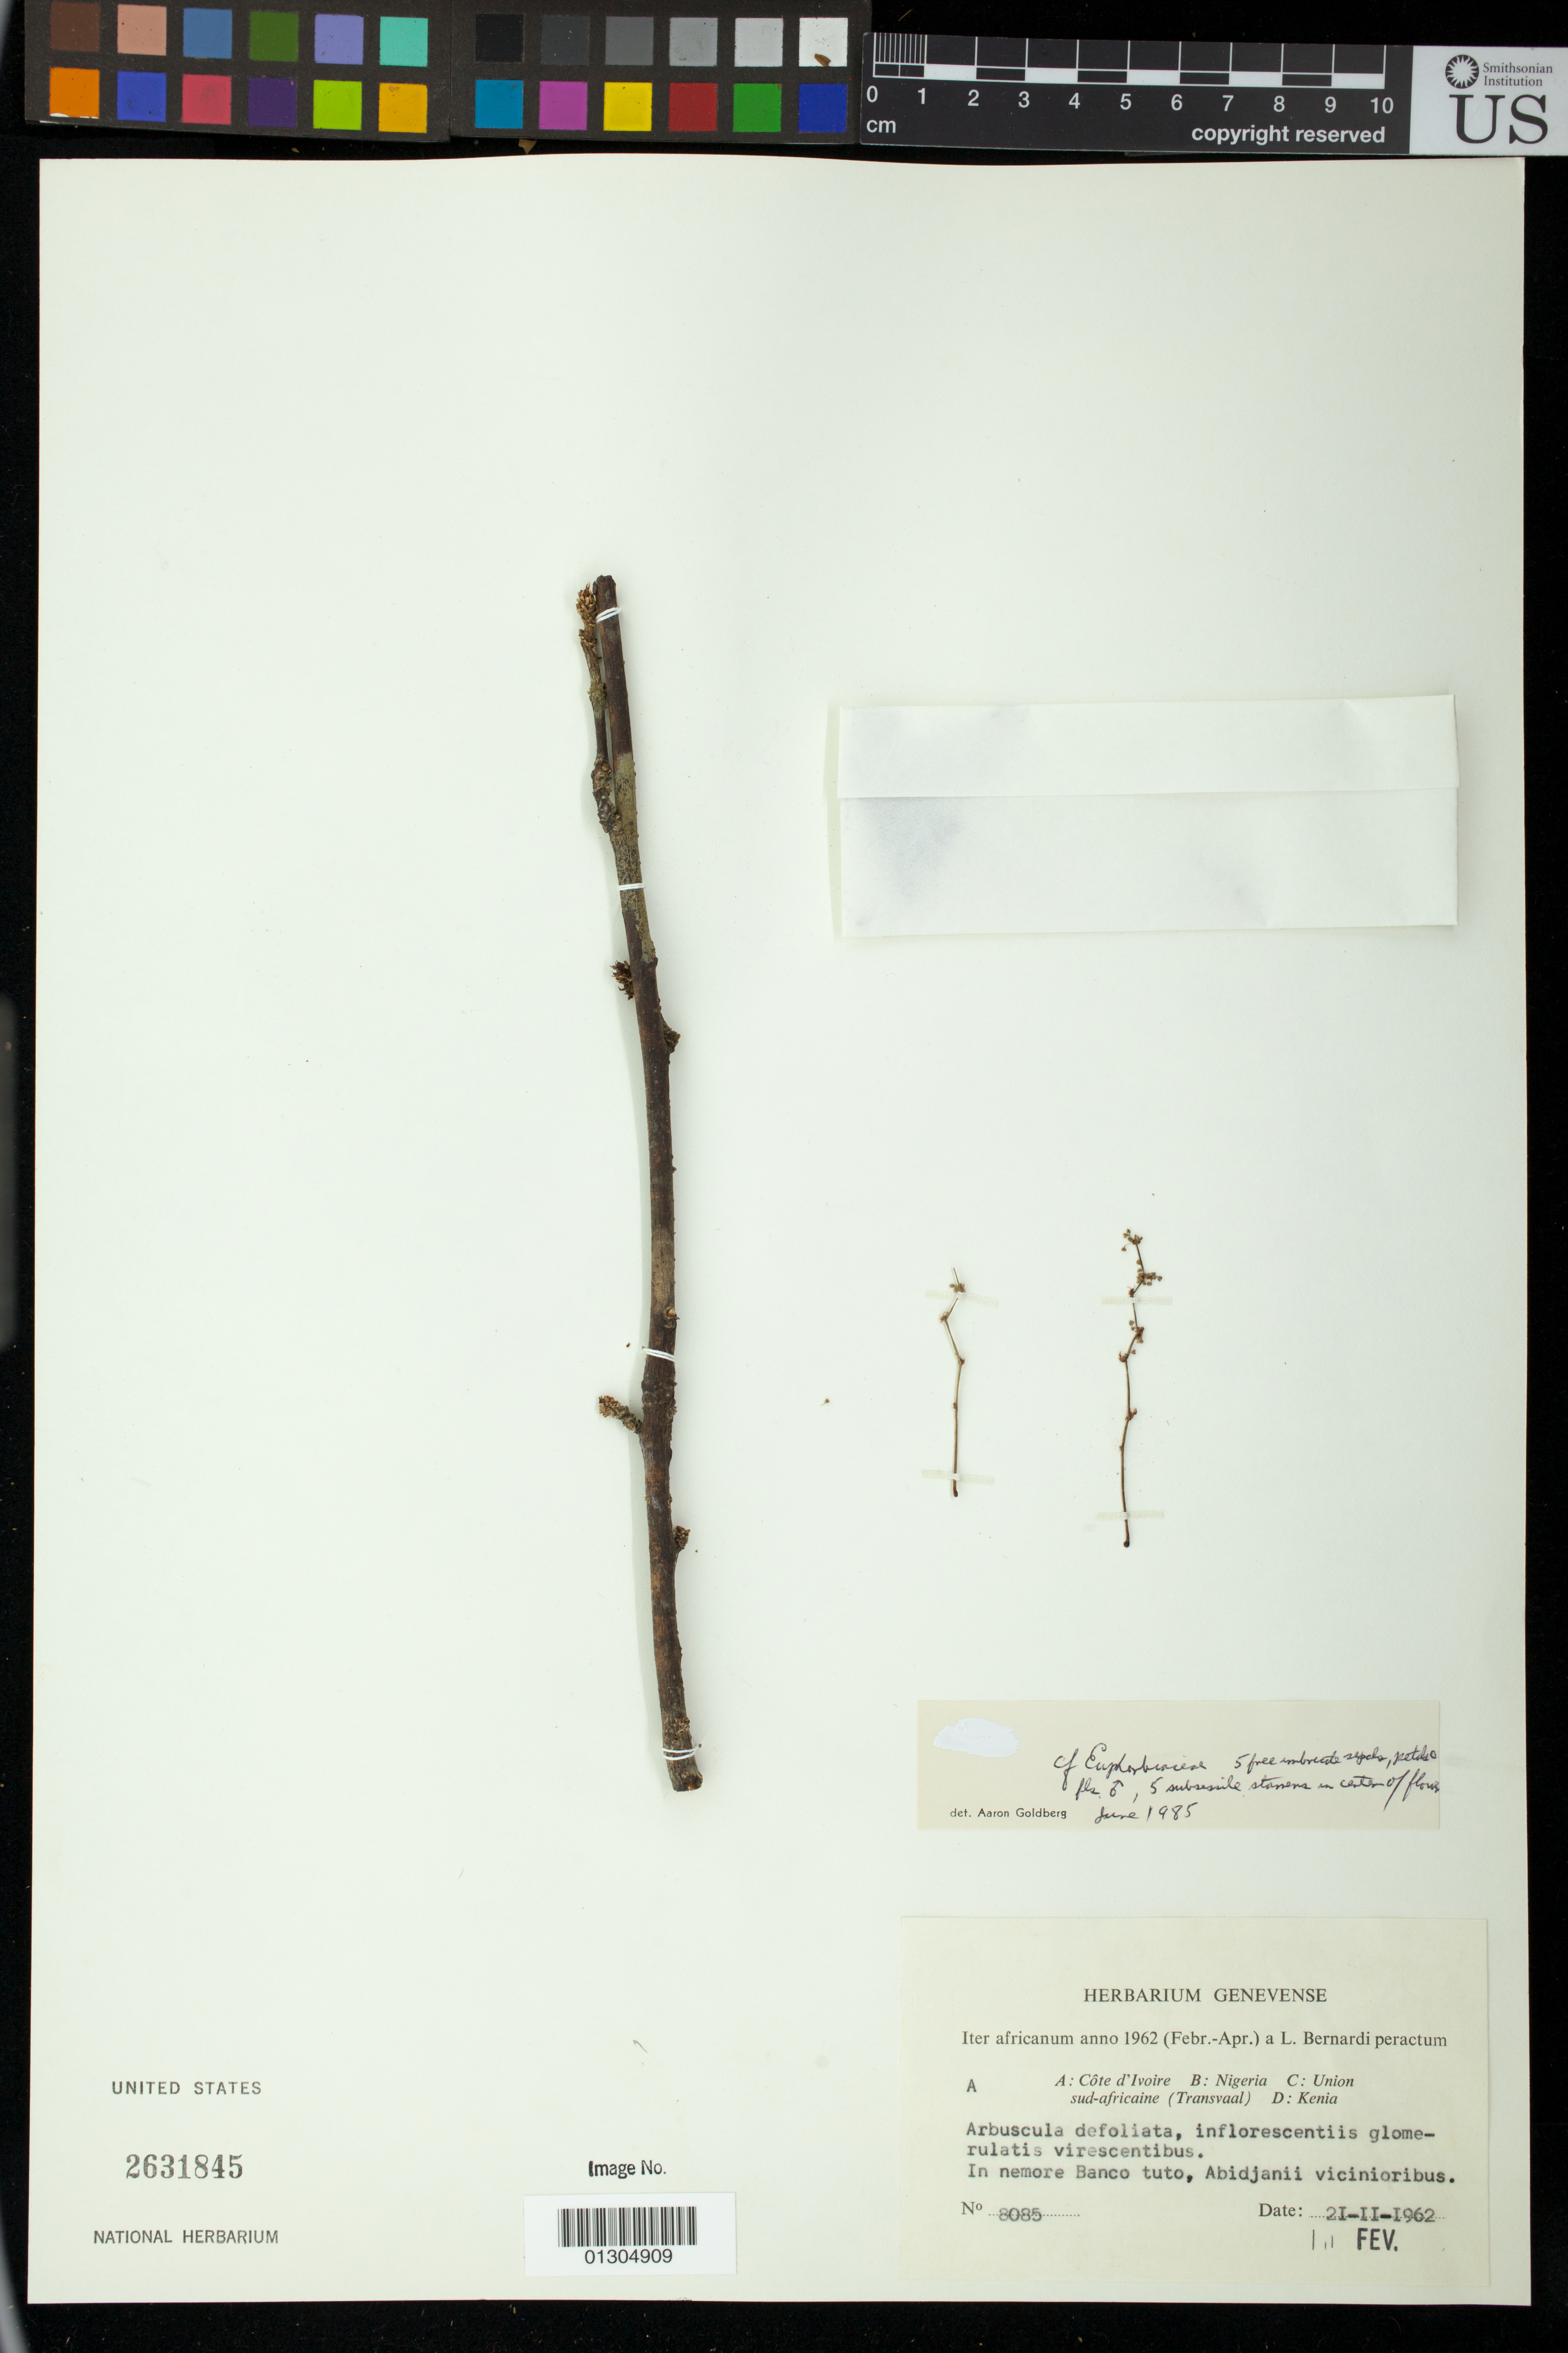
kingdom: Plantae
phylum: Tracheophyta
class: Magnoliopsida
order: Malpighiales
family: Euphorbiaceae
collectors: L. Bernardi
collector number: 8085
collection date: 1962-02-21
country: Ivory Coast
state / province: Lagunes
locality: In nemore Banco tuto, Abidjanii [Abidjan] vicinioribus.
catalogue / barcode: US 2631845